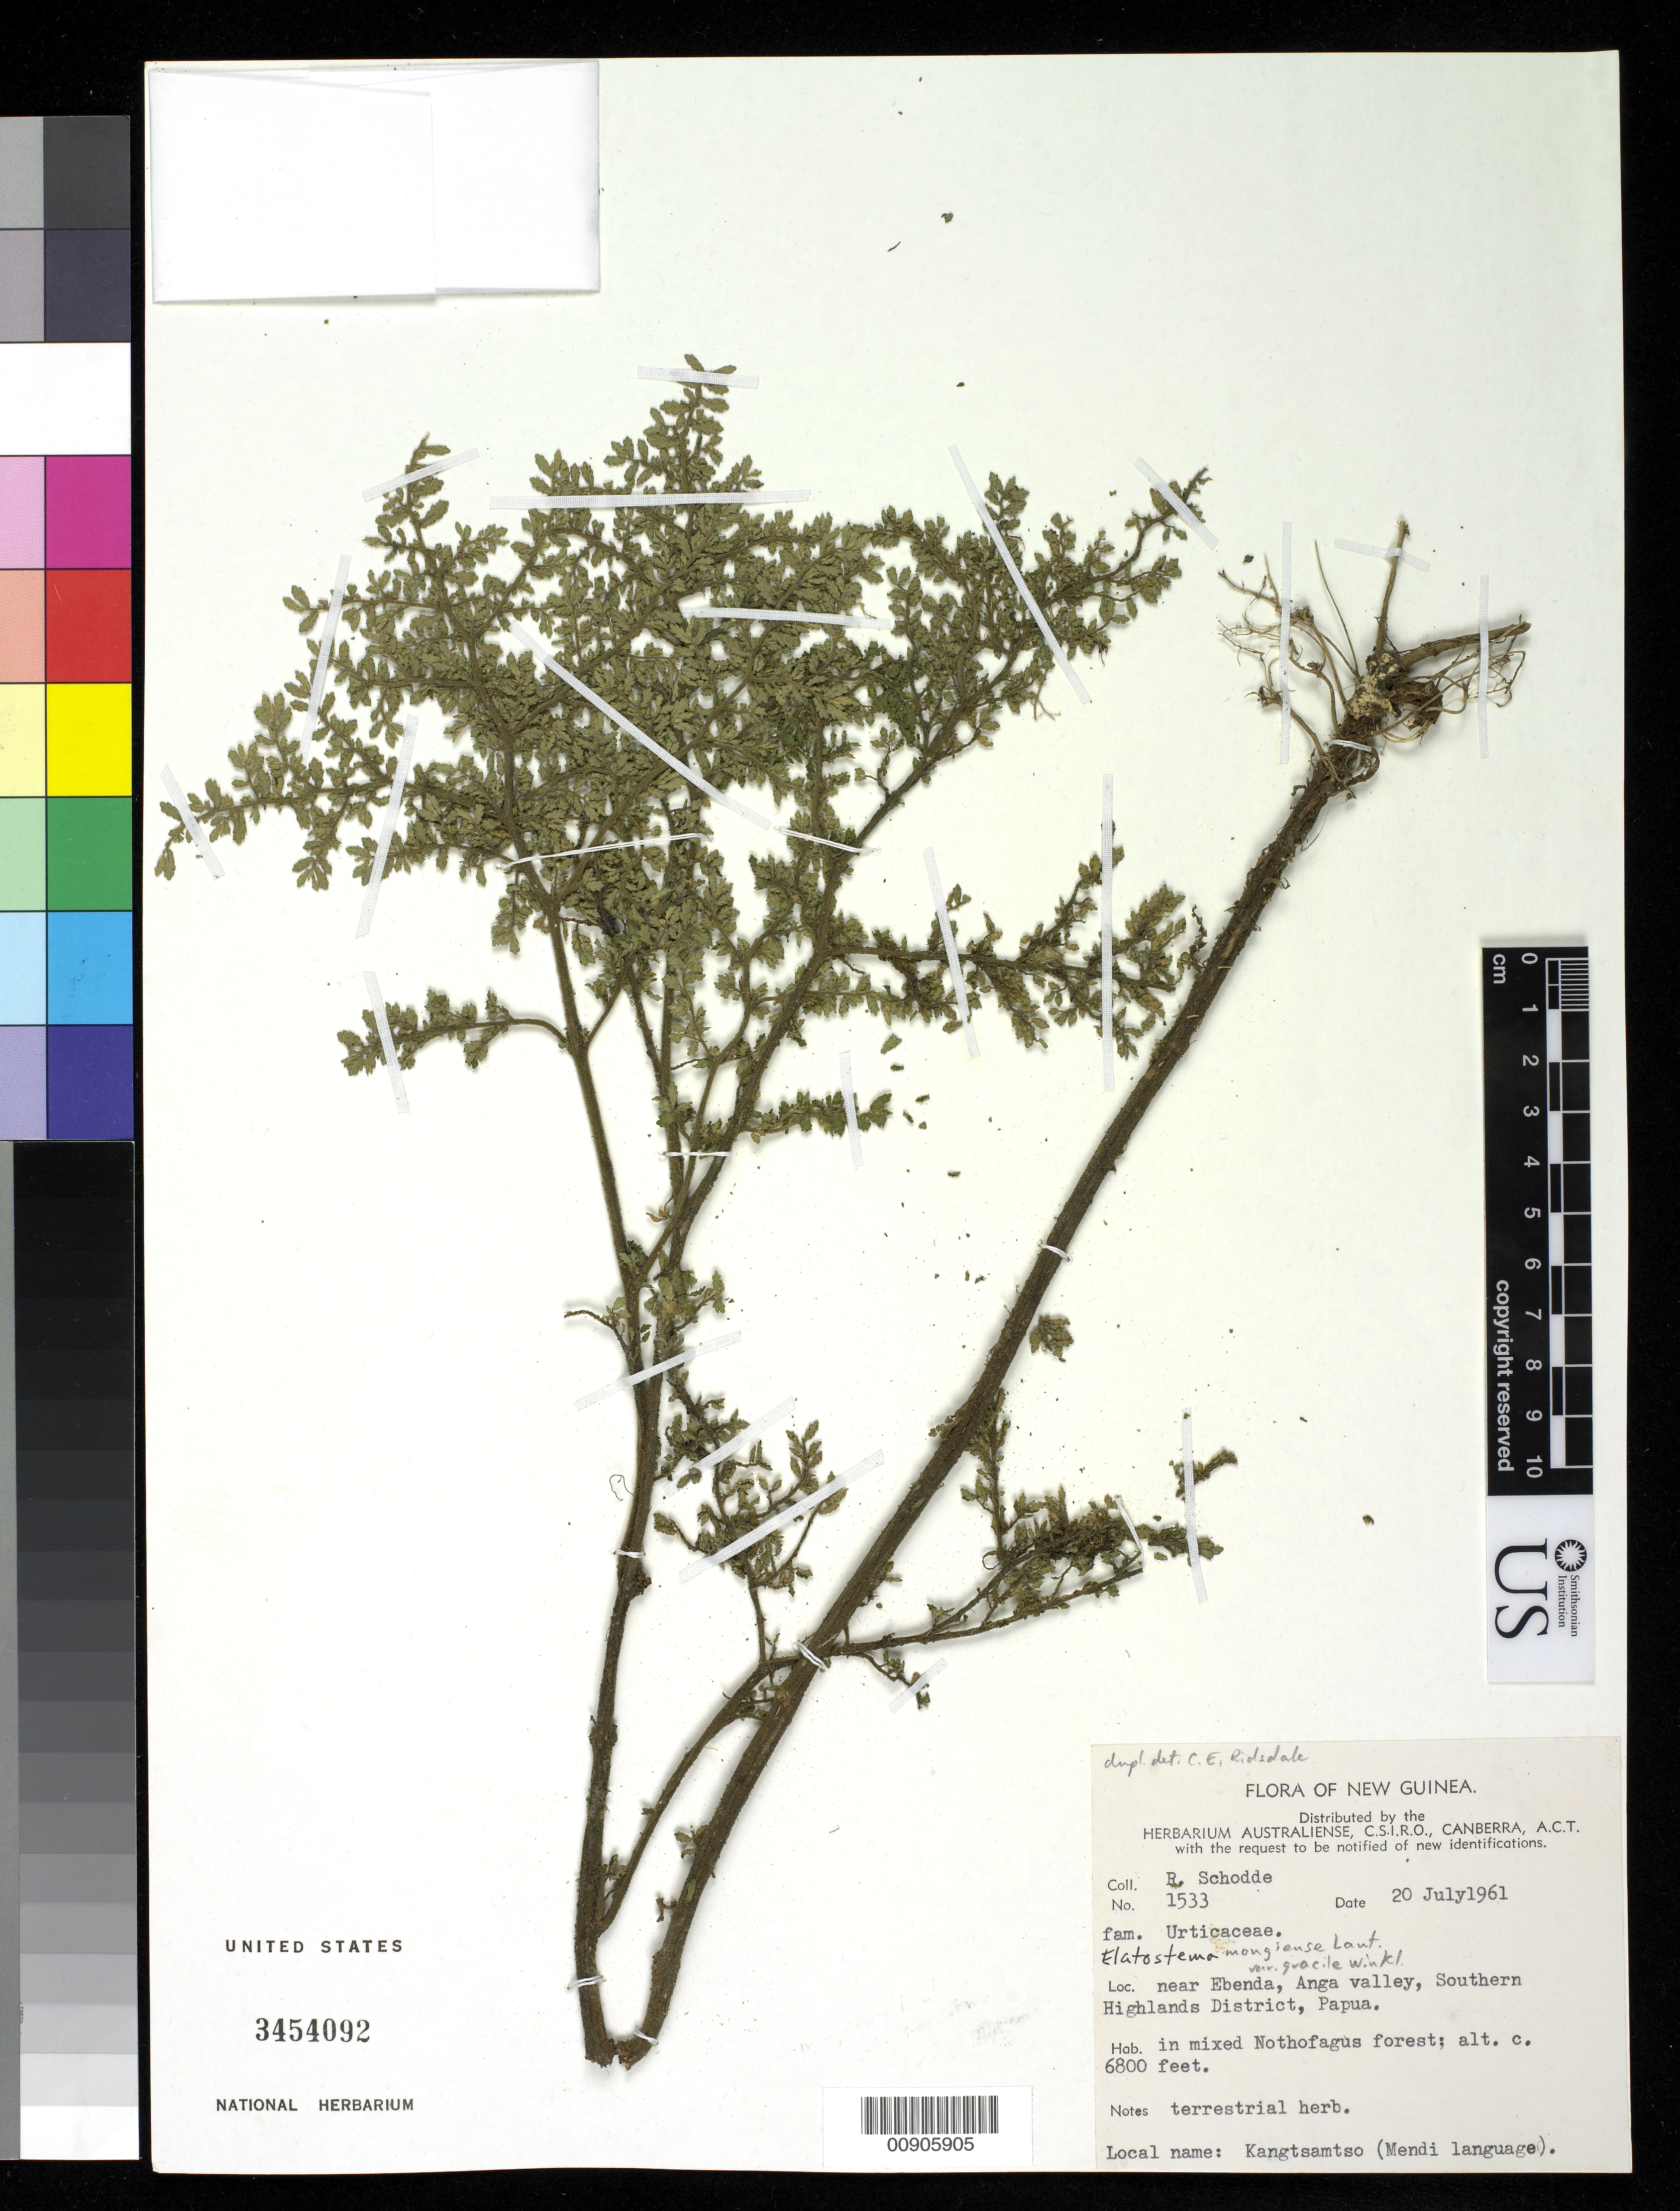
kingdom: Plantae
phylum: Tracheophyta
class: Magnoliopsida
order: Rosales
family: Urticaceae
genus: Elatostema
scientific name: Elatostema mongiensis var. gracile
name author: H.J.P. Winkl.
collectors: R. Schodde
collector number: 1533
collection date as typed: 20 Jul 1961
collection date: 1961-07-20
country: Papua New Guinea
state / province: Southern Highlands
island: New Guinea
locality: near Ebenda, Anga Valley, Southern Higlands District, Papua.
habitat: in mixed Nothofagus forest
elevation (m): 2073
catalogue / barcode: US 3454092